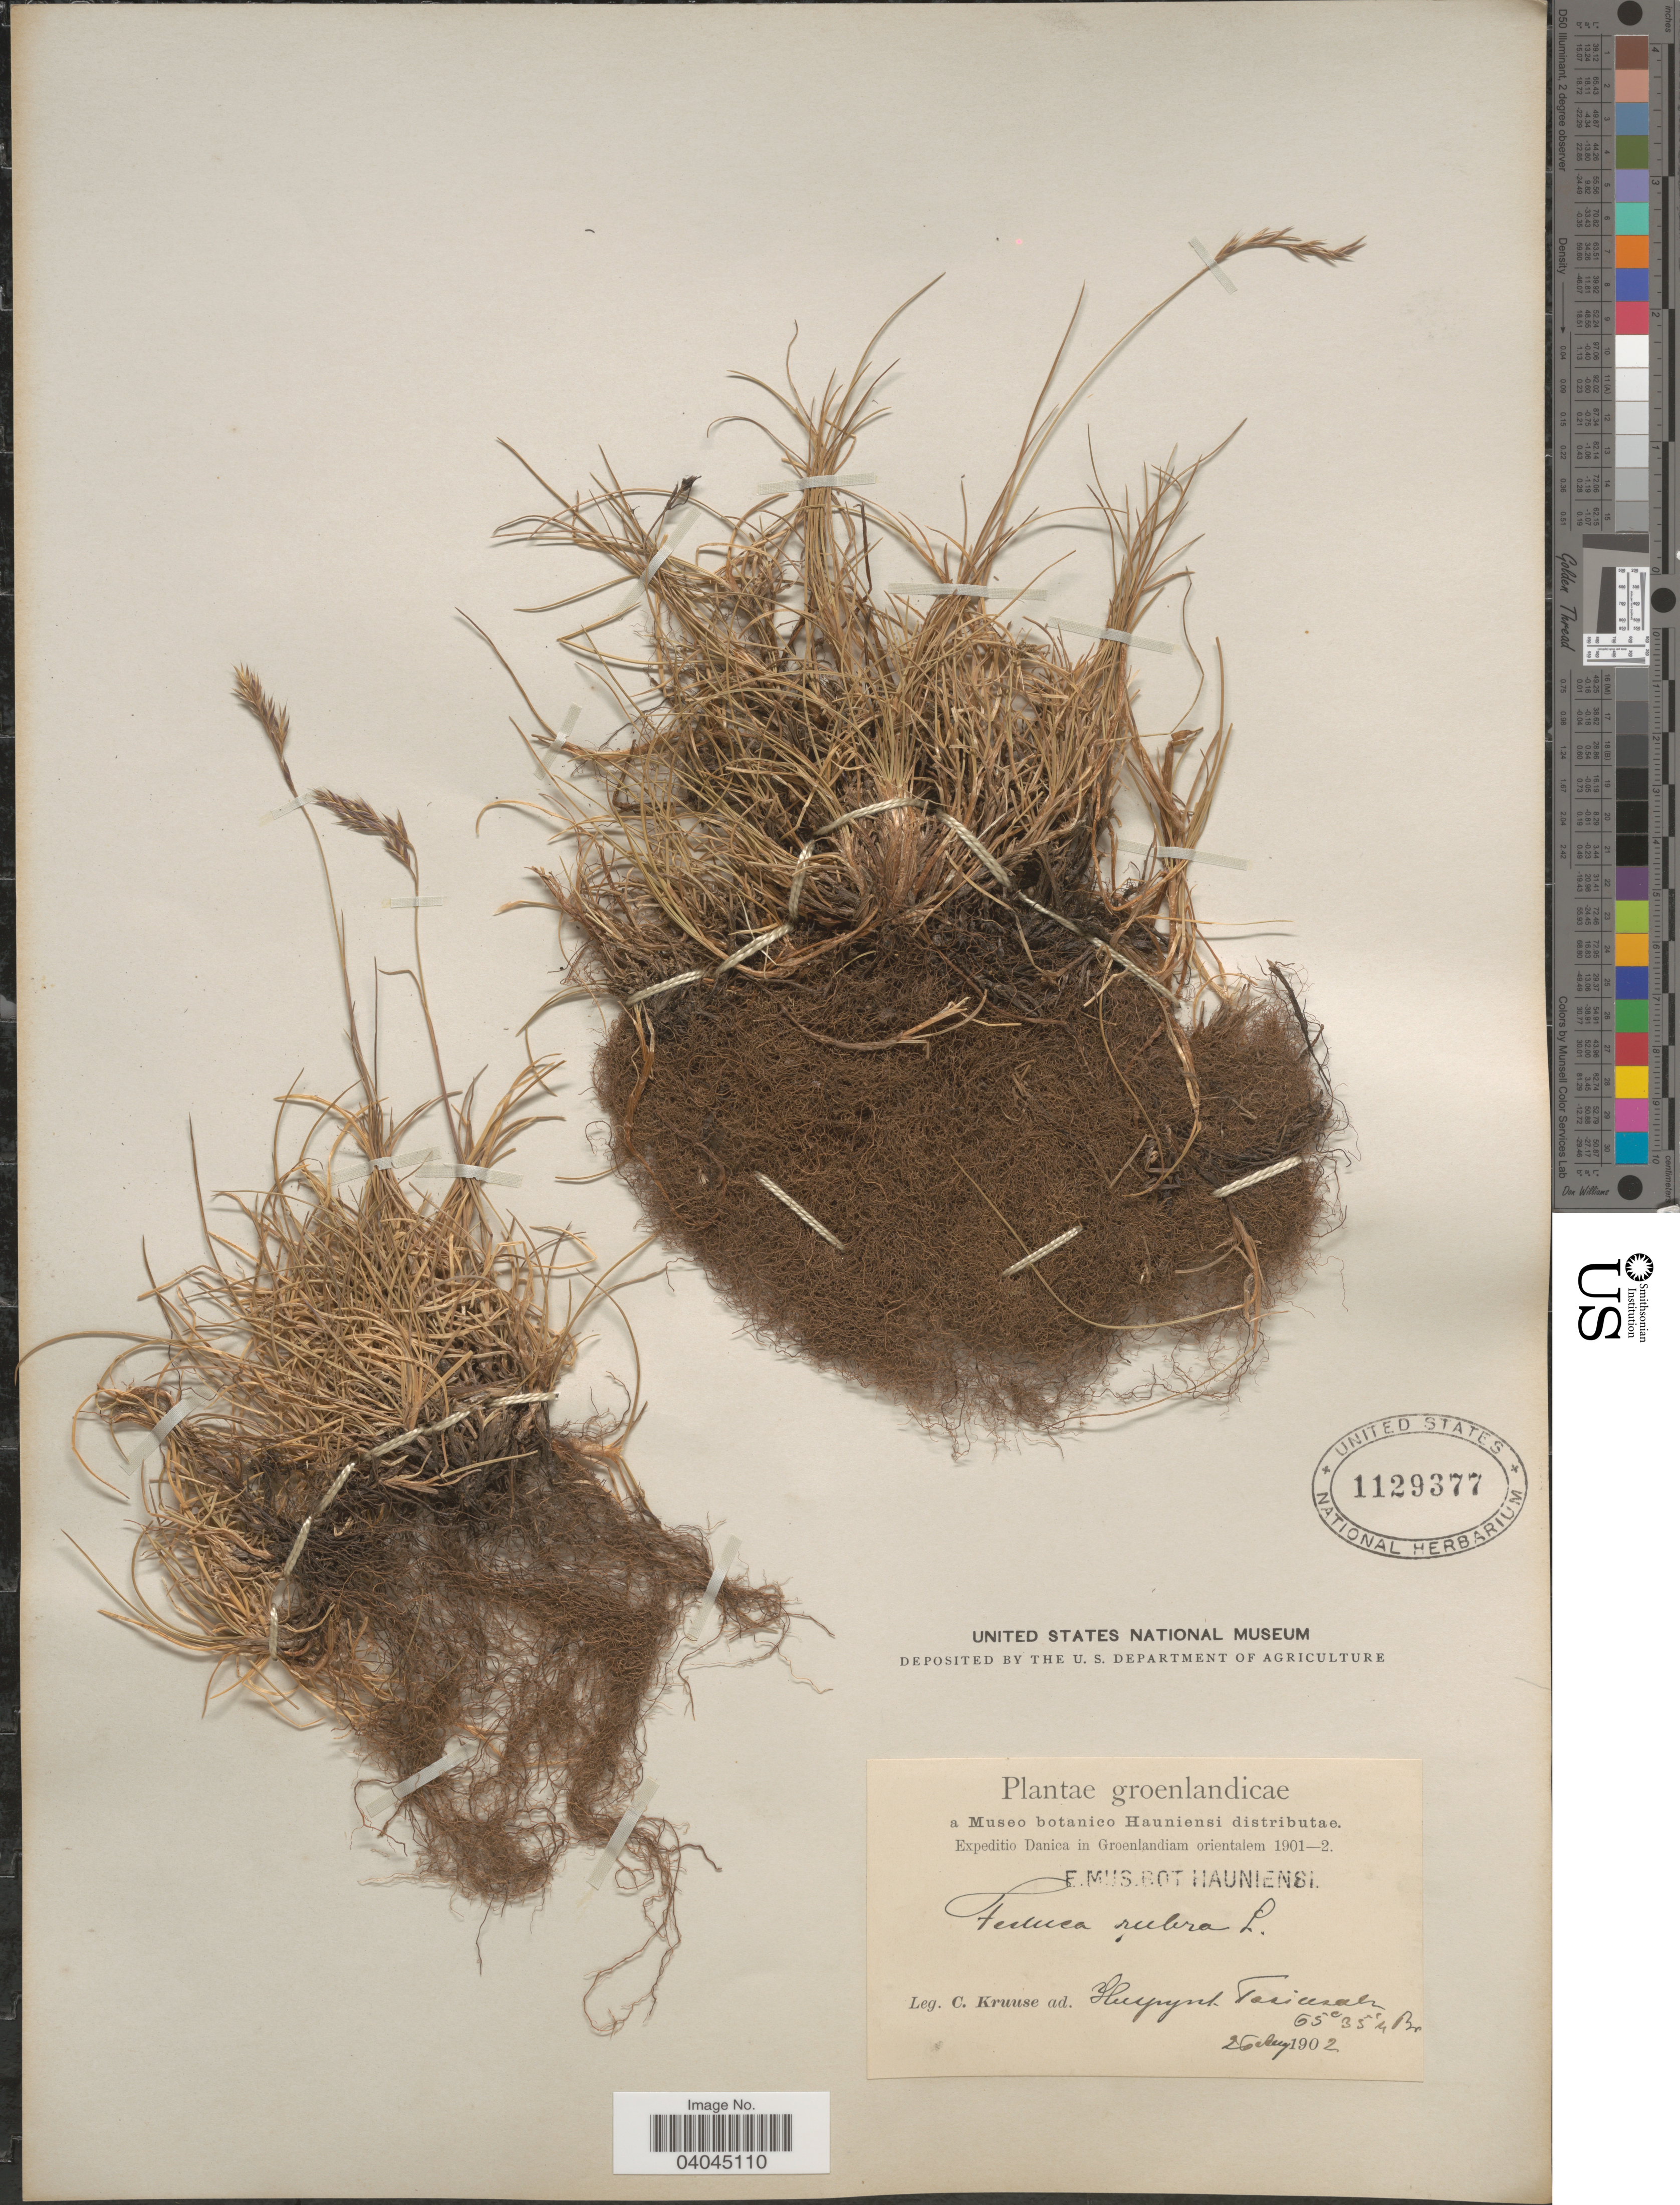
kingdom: Plantae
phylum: Tracheophyta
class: Liliopsida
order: Poales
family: Poaceae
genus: Festuca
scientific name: Festuca rubra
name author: L.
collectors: C. Kruuse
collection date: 1902-08-26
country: Greenland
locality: Groenlandicae. Groenlandiam orientalem. Hulpynl. Tasiusak.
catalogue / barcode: US 1129377